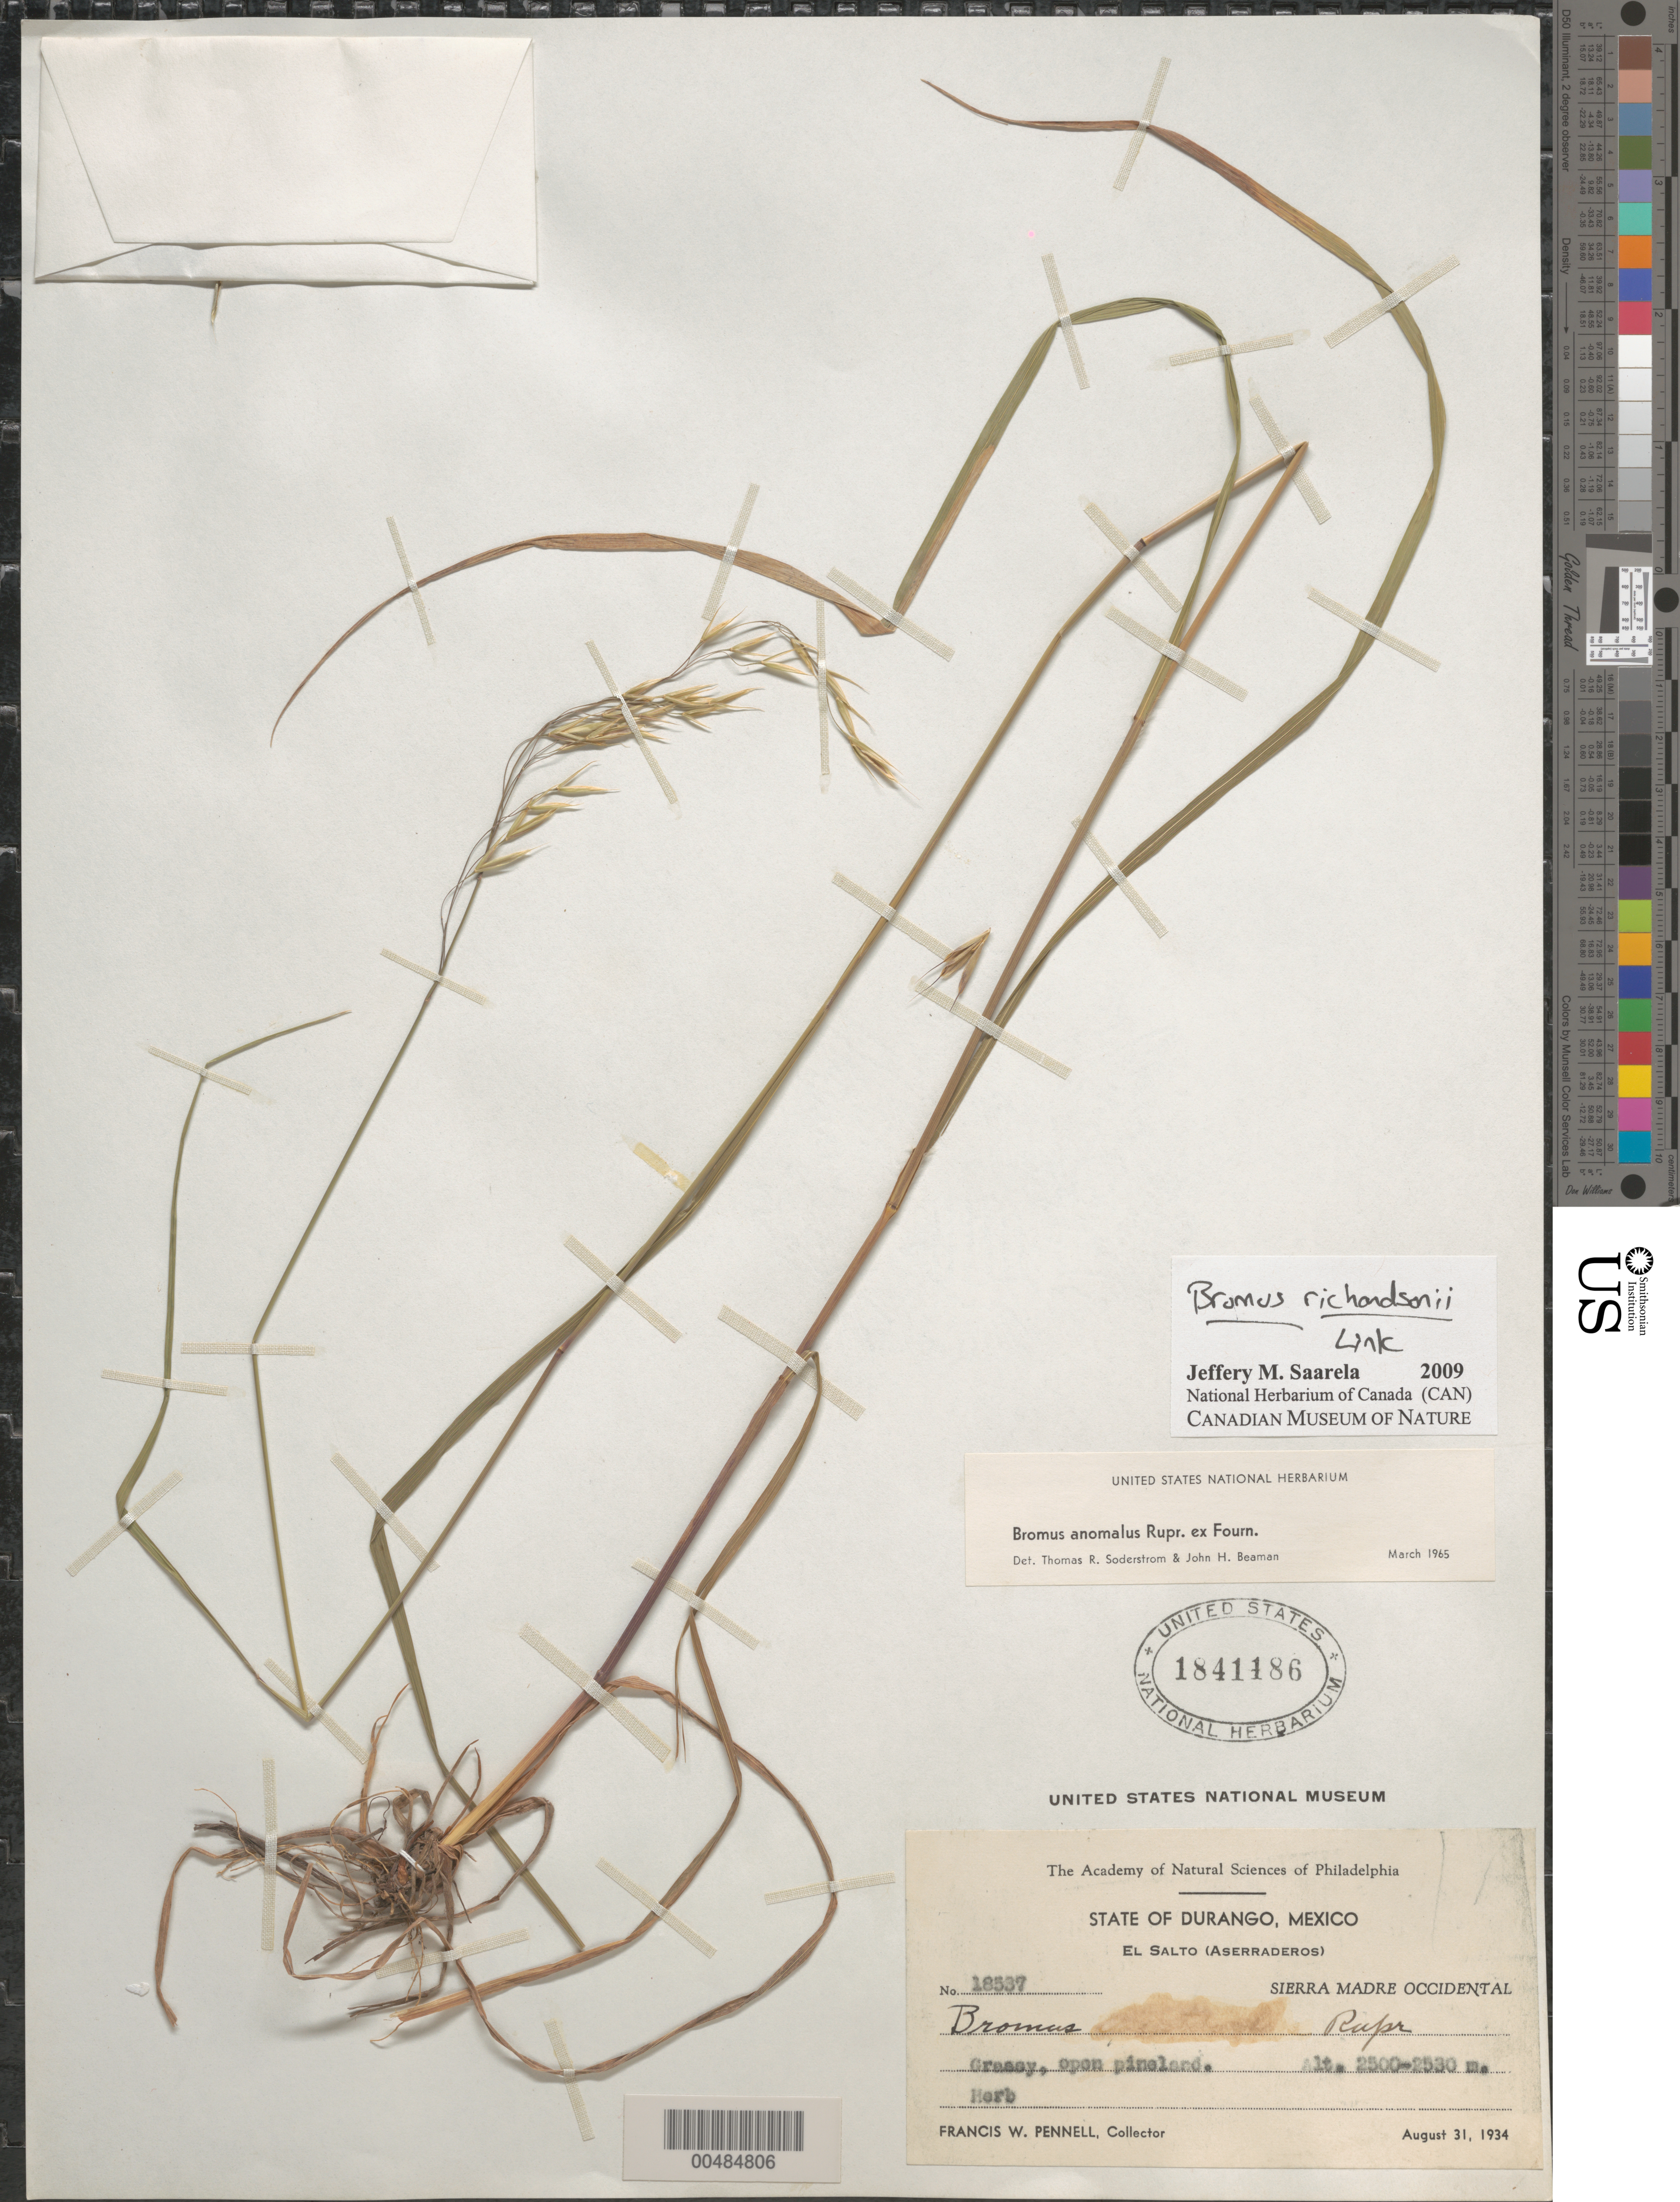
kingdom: Plantae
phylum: Tracheophyta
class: Liliopsida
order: Poales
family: Poaceae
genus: Bromus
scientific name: Bromus richardsonii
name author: Link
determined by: Soderstrom, T. R.; Beaman, J. H.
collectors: F. W. Pennell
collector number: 18537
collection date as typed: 31 Aug 1934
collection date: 1934-08-31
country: Mexico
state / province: Durango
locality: El Salto (Aserraderos), Sierra Madre Occidental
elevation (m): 2500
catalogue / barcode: US 1841186